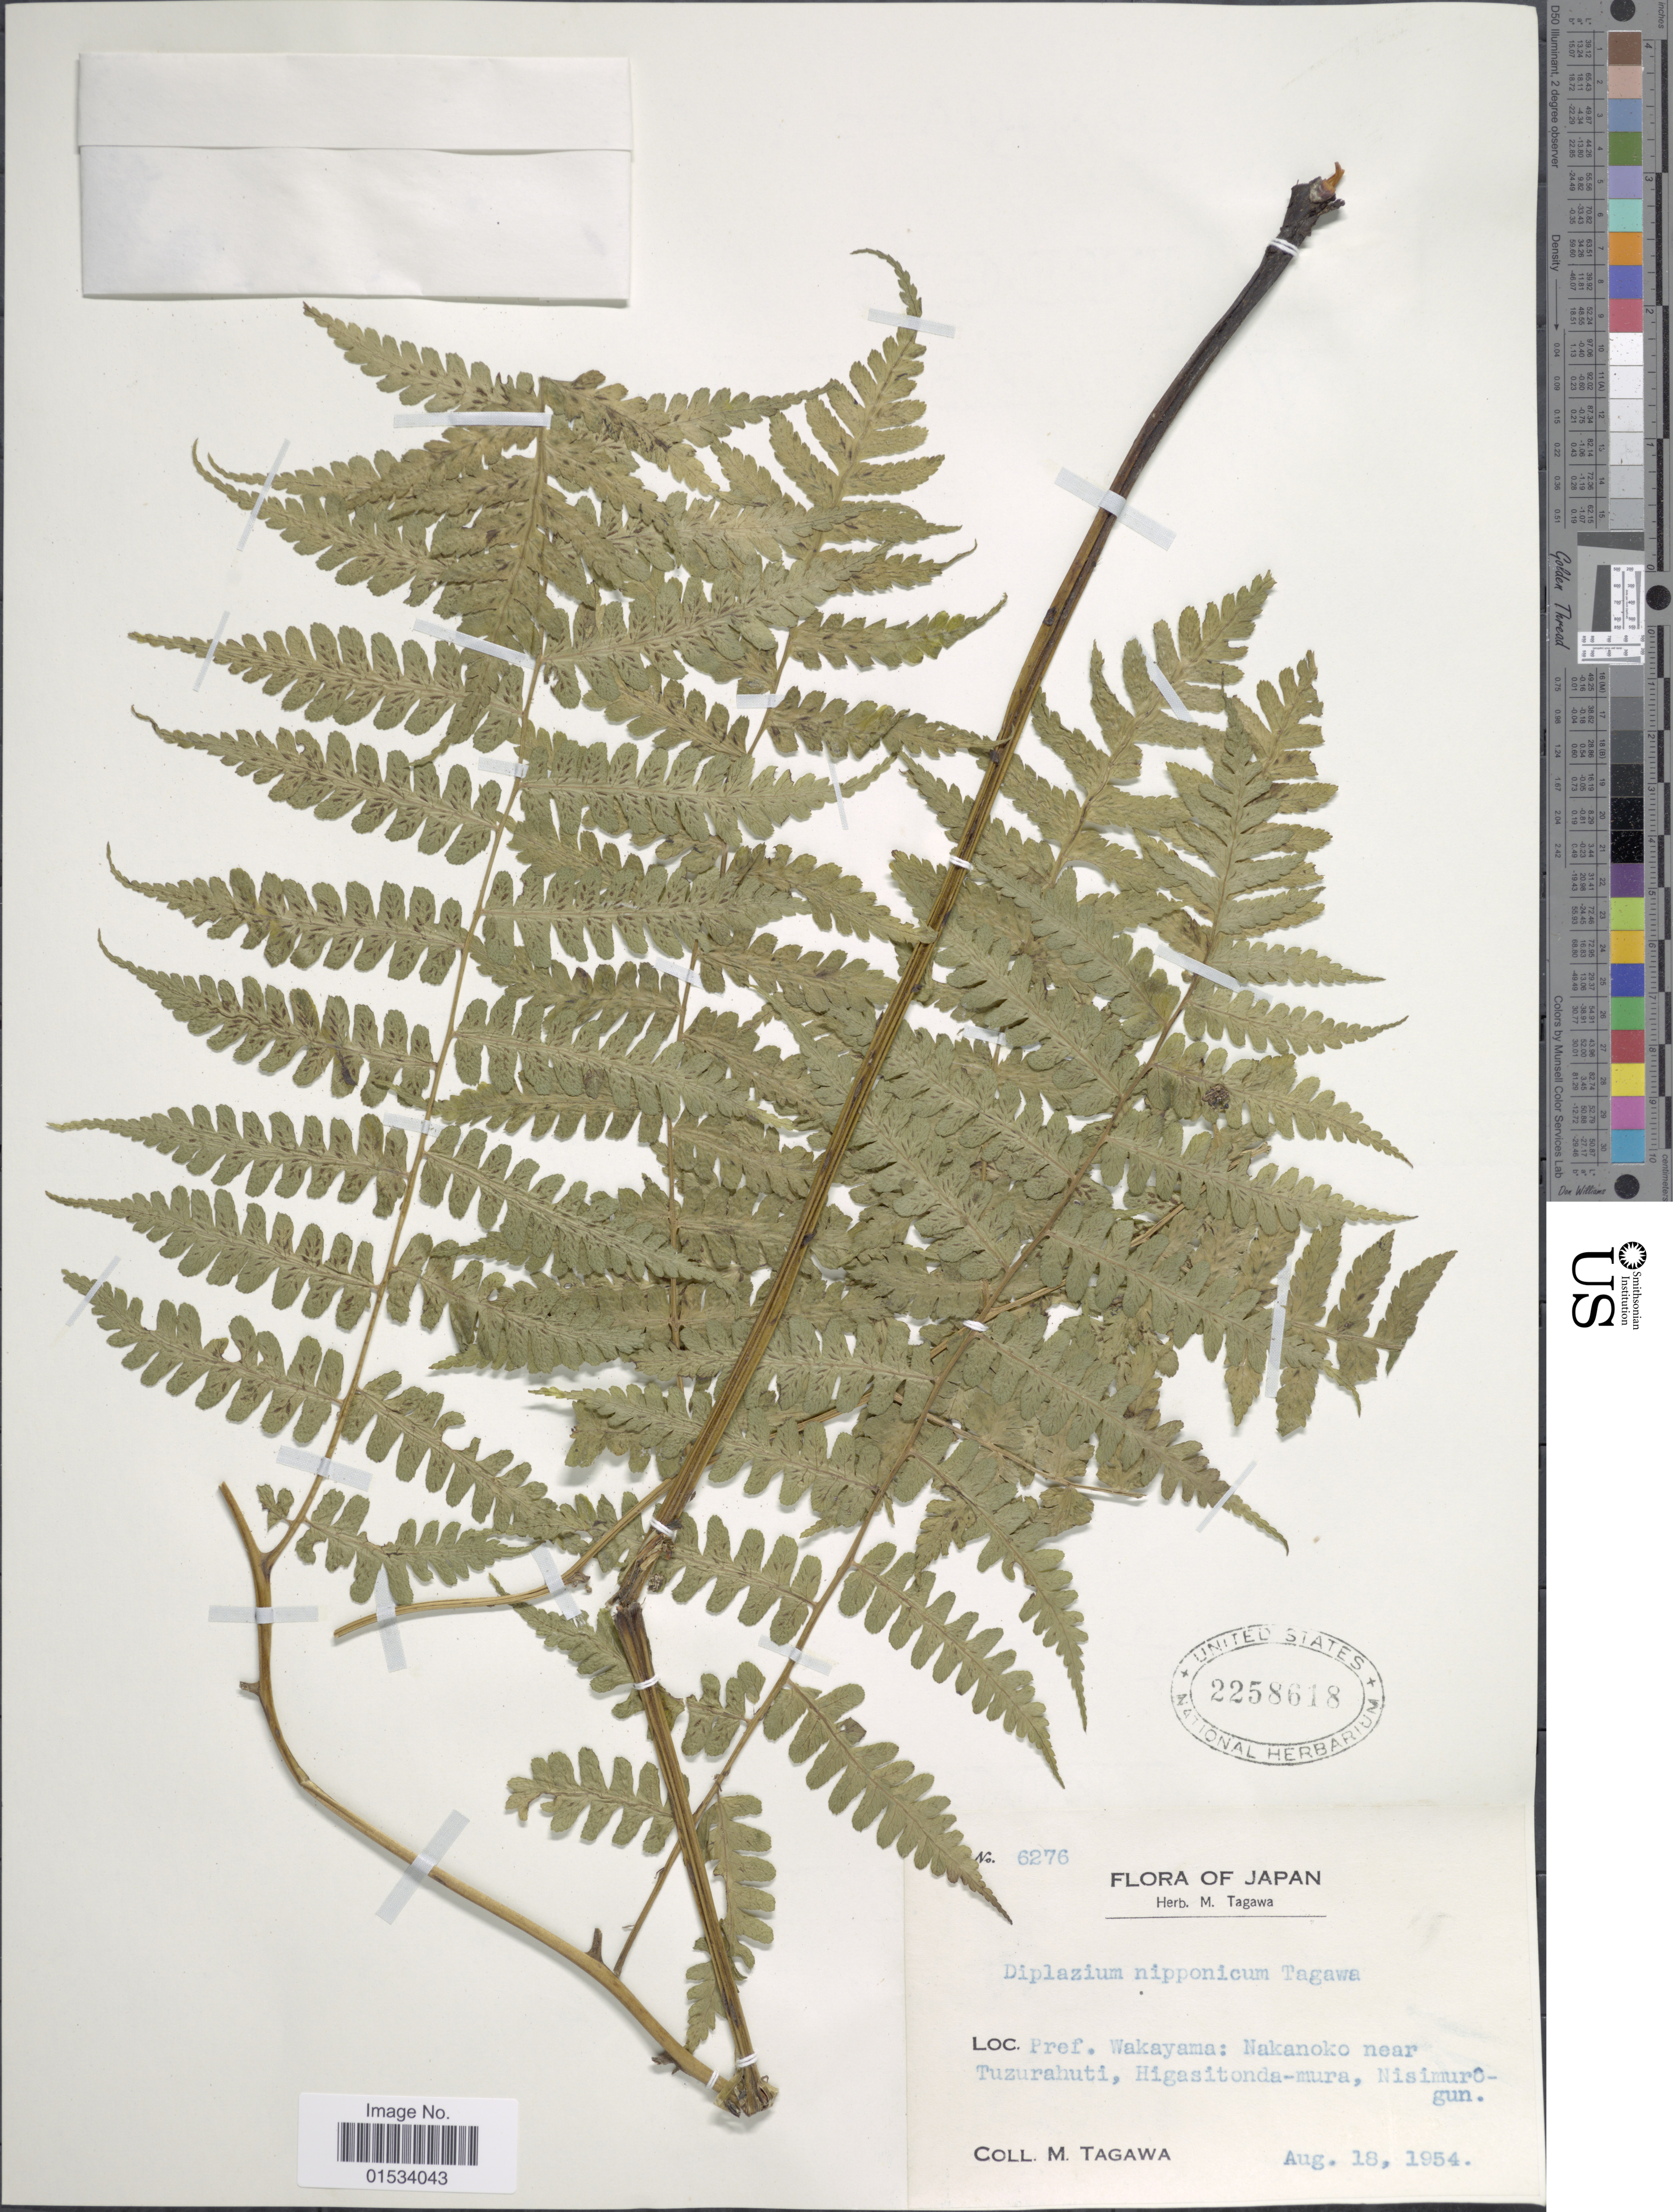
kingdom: Plantae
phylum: Tracheophyta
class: Polypodiopsida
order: Polypodiales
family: Athyriaceae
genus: Diplazium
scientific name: Diplazium nipponicolum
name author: (Ohwi)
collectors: M. Tagawa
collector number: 6276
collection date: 1954-08-18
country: Japan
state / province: Wakayama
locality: Nananoko near Tuzurahuti, Higasitonda-mura, Nisimuro-gun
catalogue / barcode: US 2258618